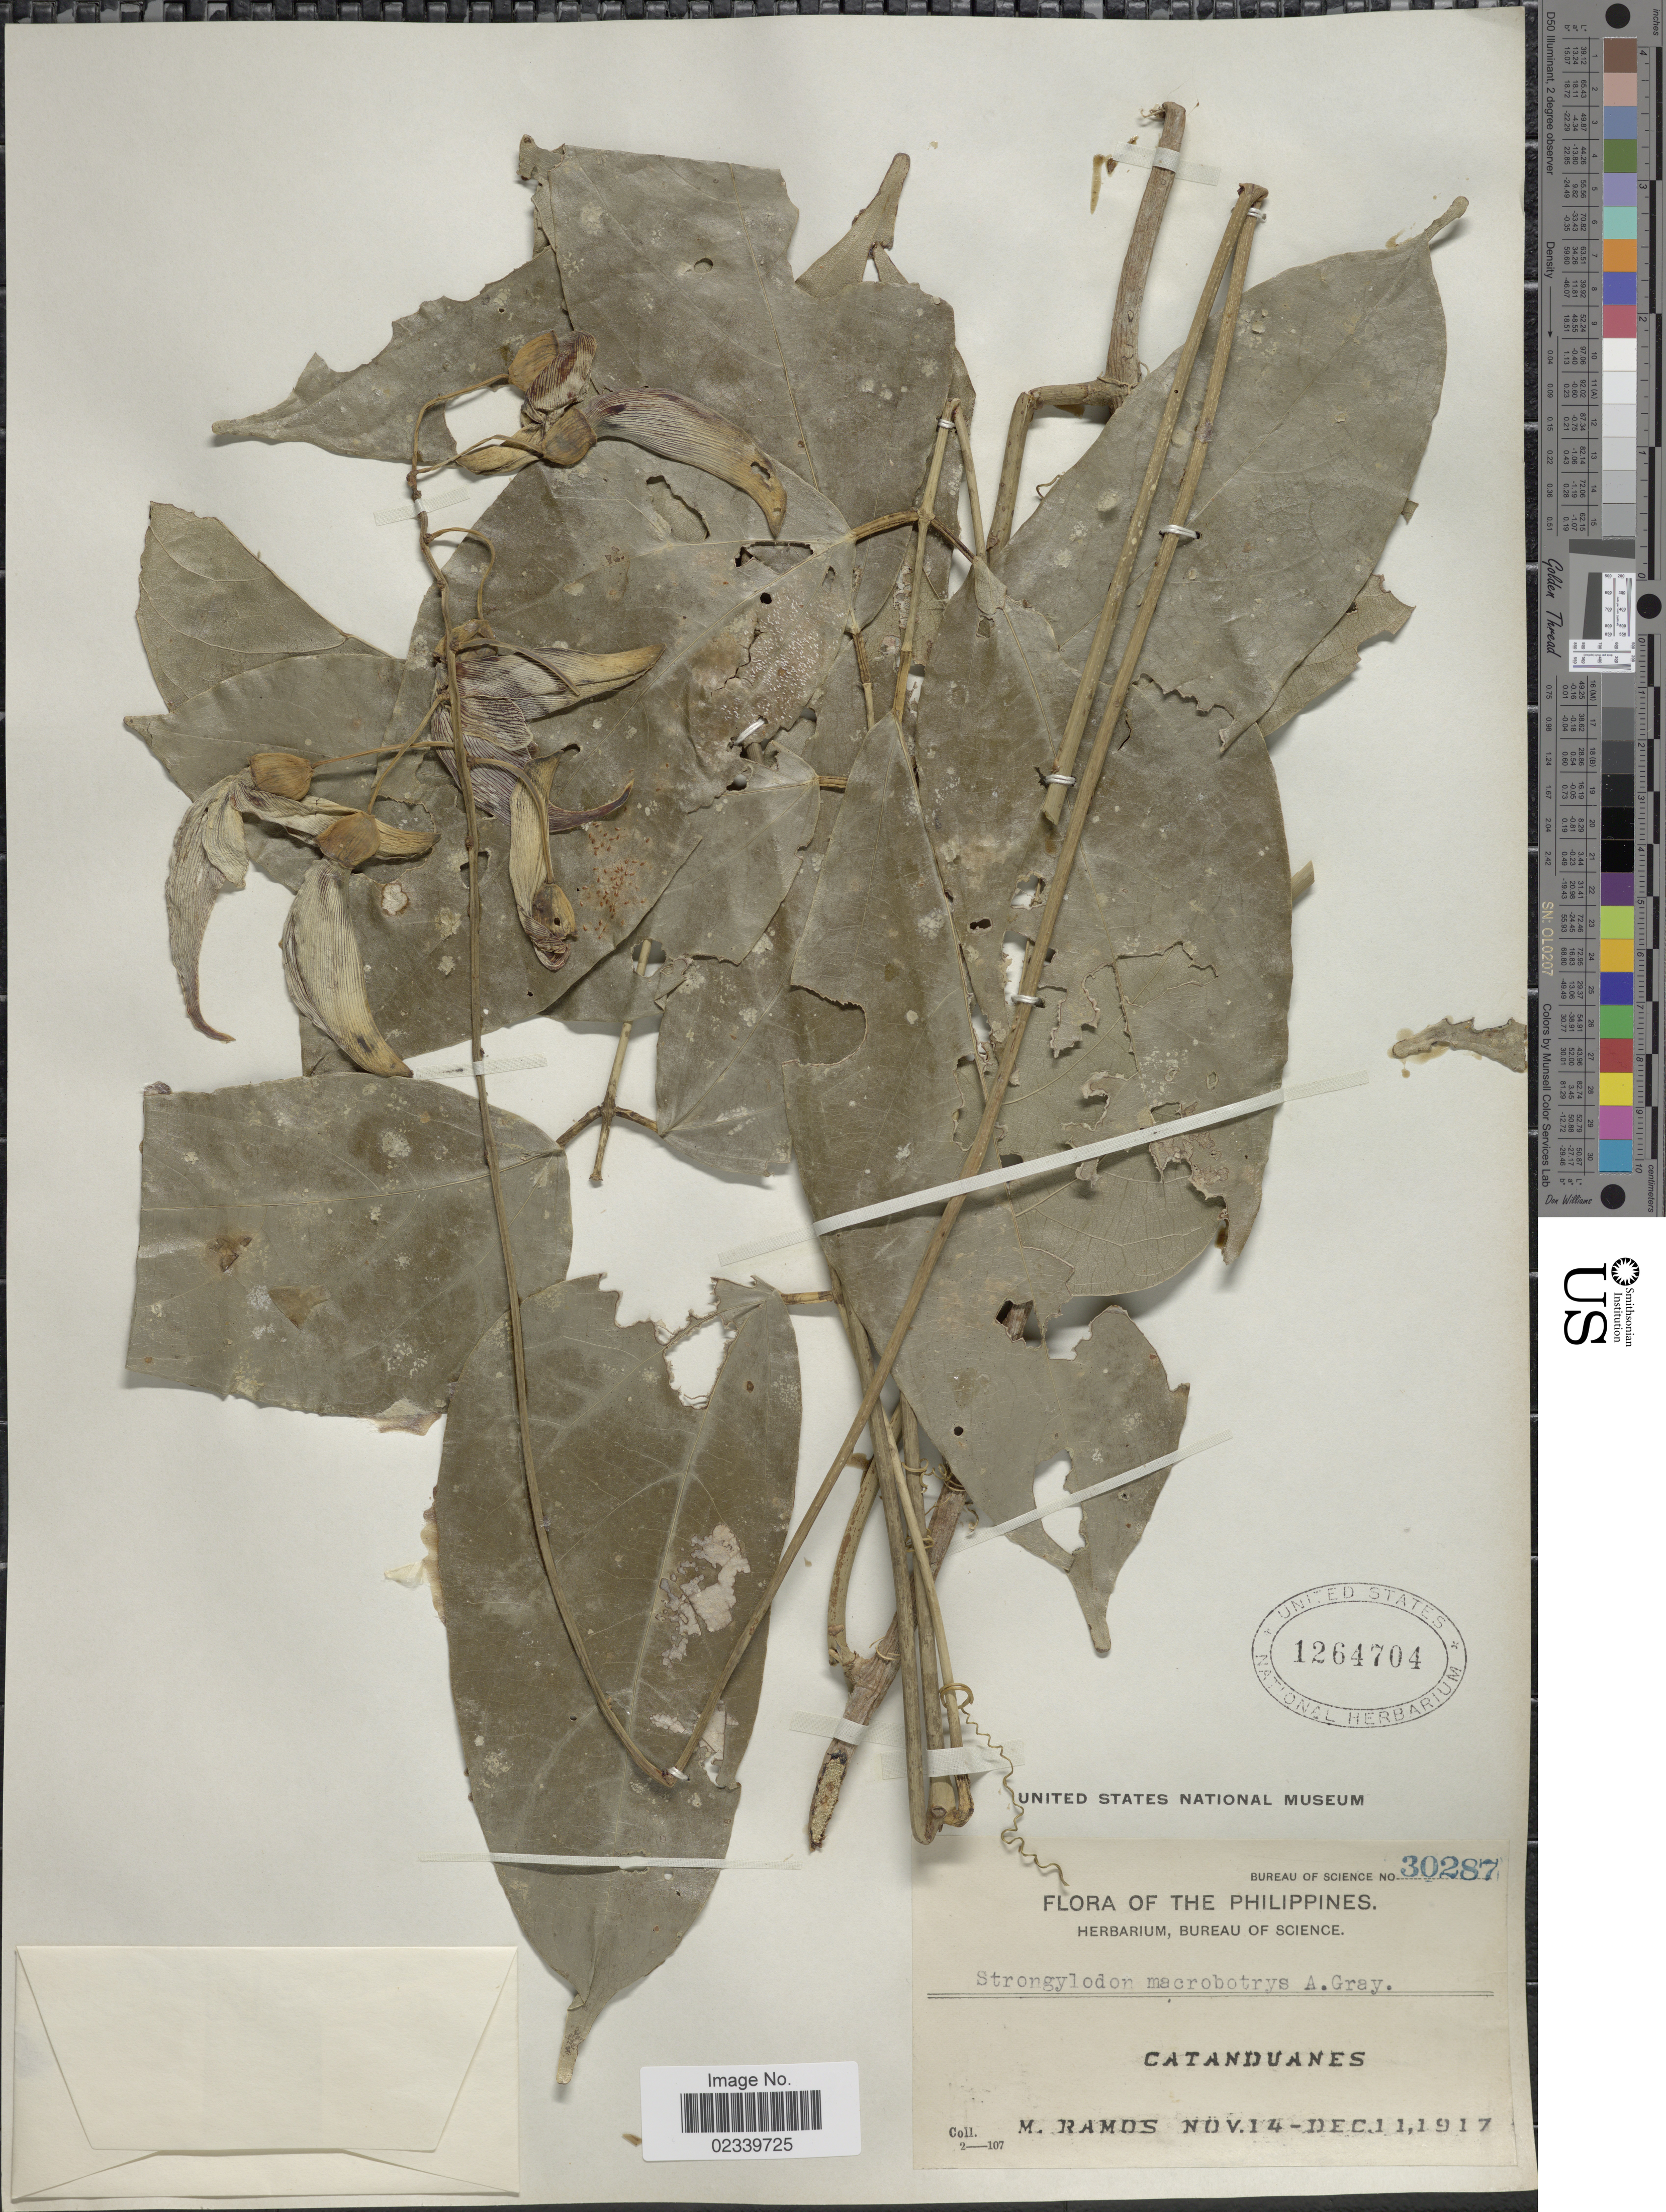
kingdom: Plantae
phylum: Tracheophyta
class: Magnoliopsida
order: Fabales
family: Fabaceae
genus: Strongylodon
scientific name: Strongylodon macrobotrys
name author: A. Gray in Wilkes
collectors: M. Ramos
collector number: Bureau of Science 30287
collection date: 1917-11-14/1917-12-11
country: Philippines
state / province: Bicol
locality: Catanduanes.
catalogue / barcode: US 1264704